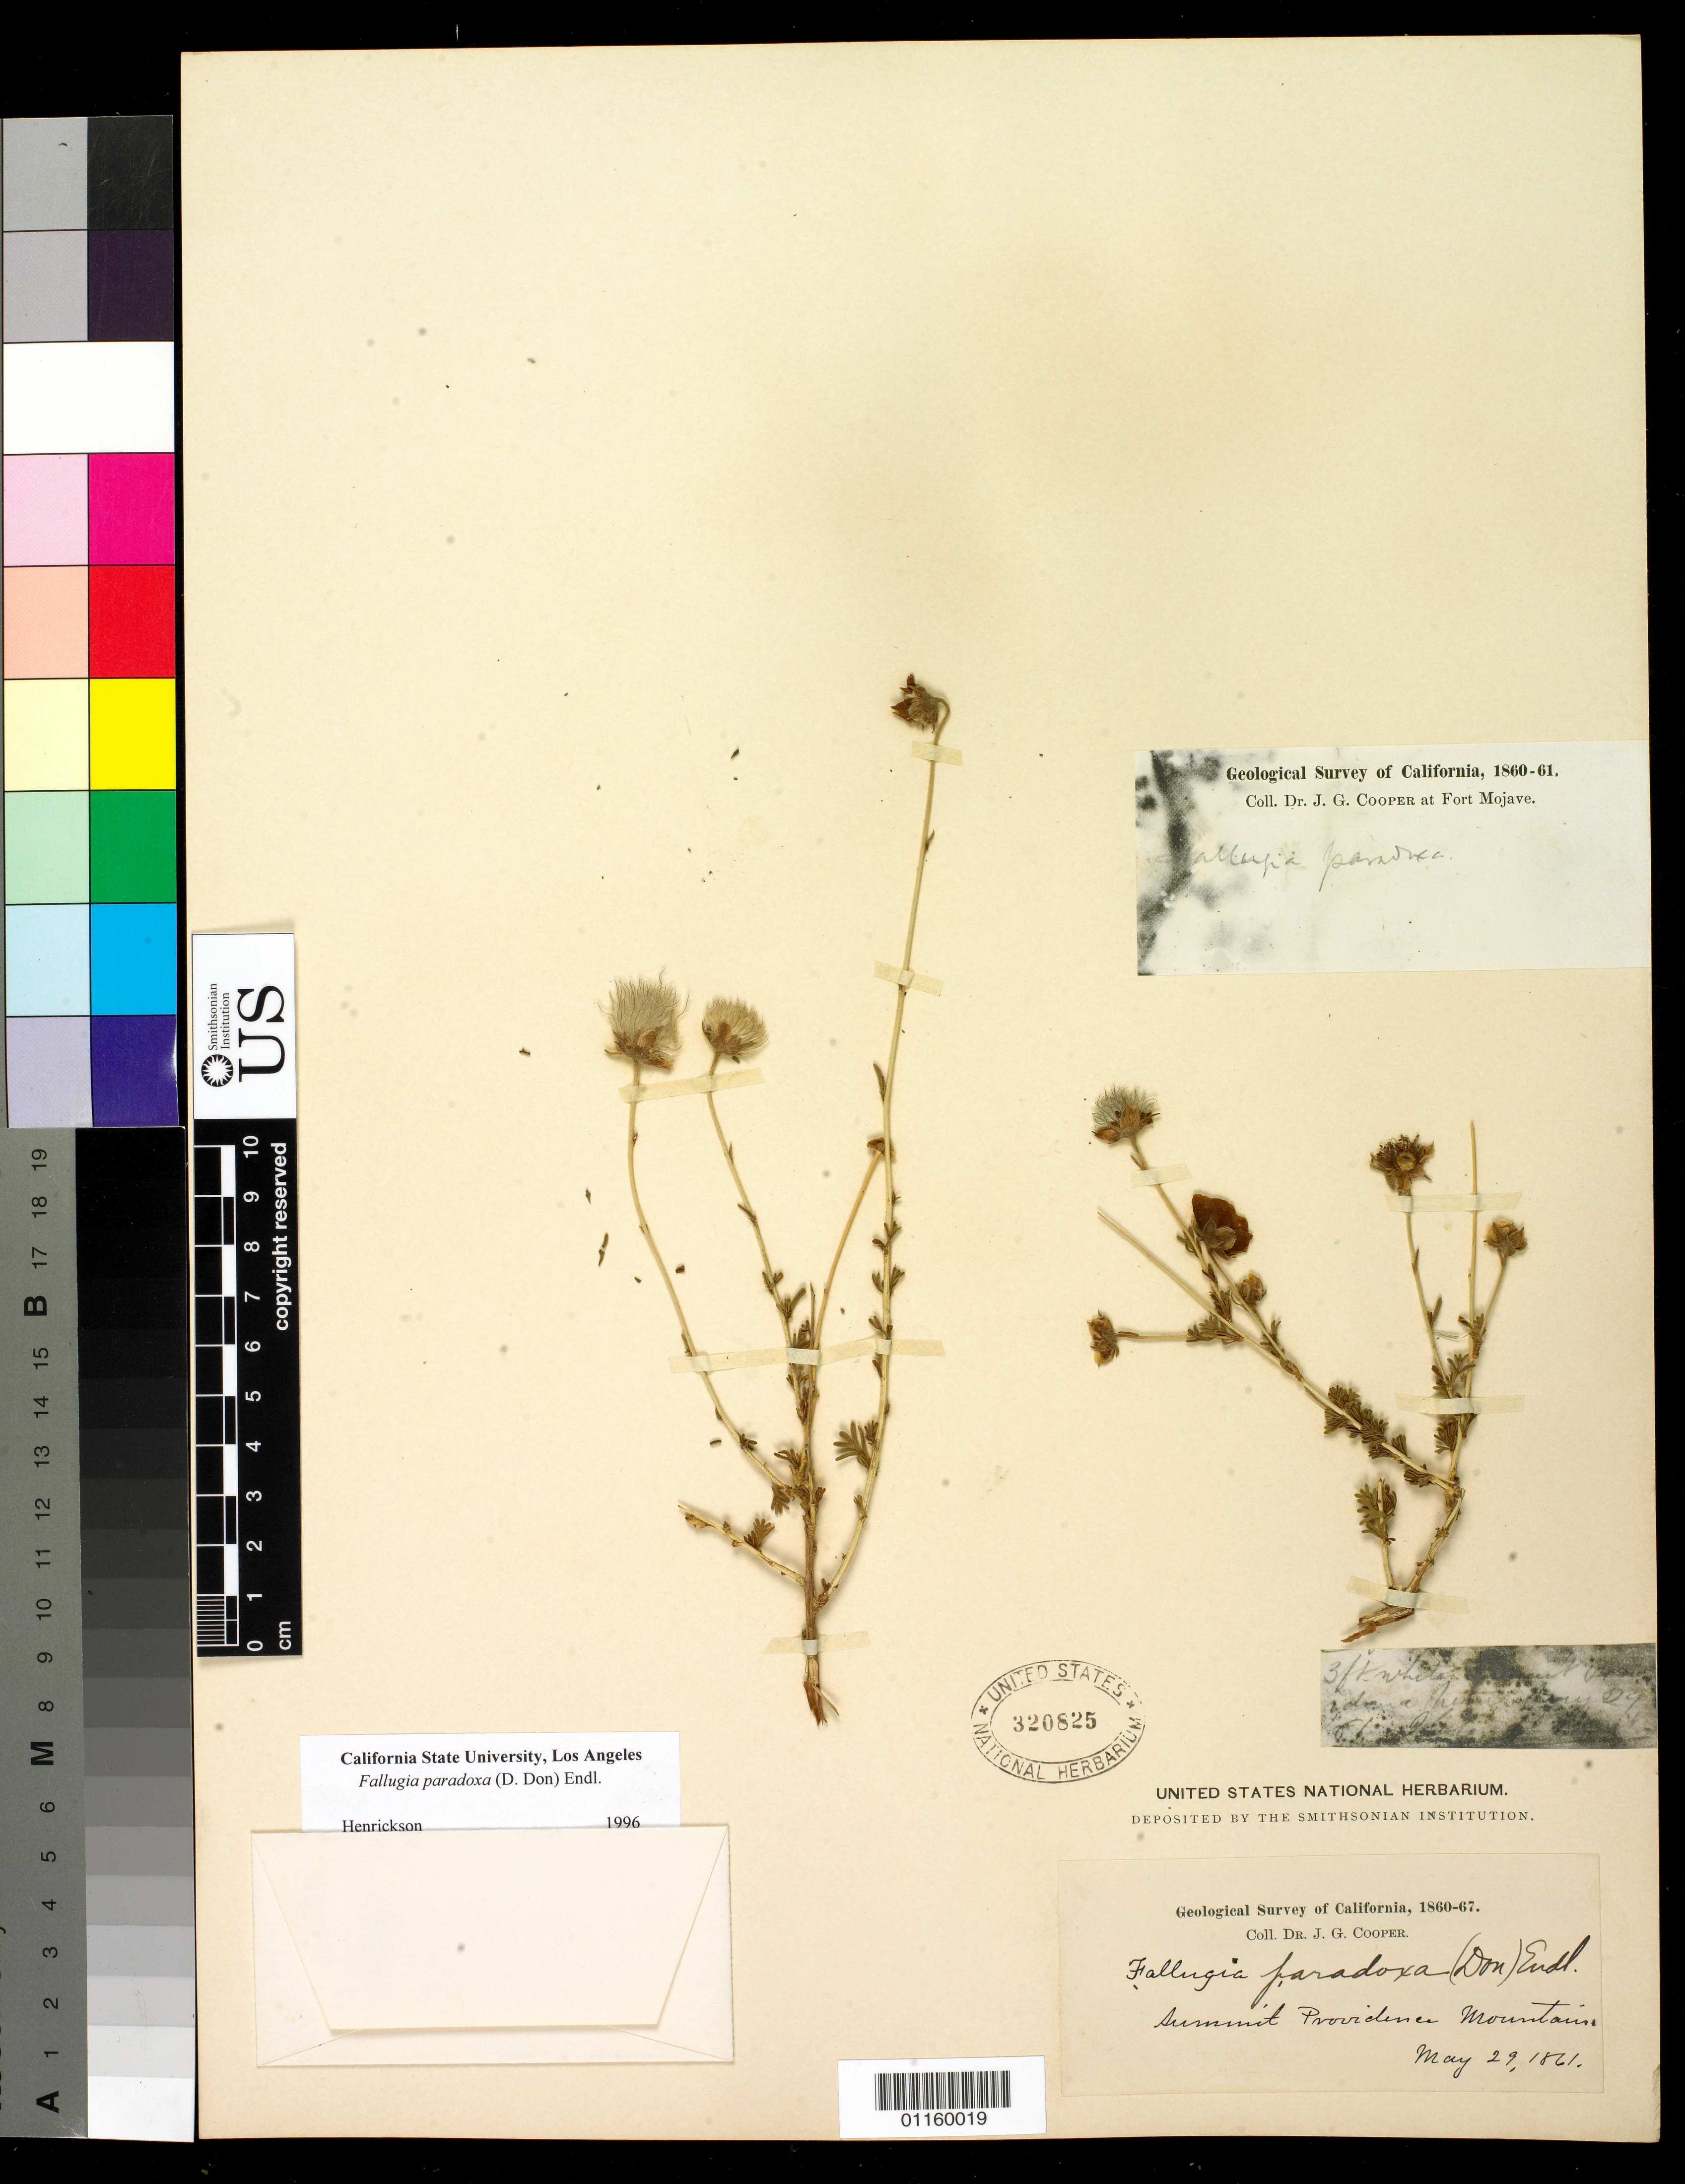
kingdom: Plantae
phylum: Tracheophyta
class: Magnoliopsida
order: Rosales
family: Rosaceae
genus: Fallugia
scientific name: Fallugia paradoxa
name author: (D. Don ex Tilloch & T. Taylor) Endl. ex Torr.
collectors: J. G. Cooper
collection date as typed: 29 May 1861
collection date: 1861-05-29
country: United States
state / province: California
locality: Summit Providence Mt.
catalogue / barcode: US 320825